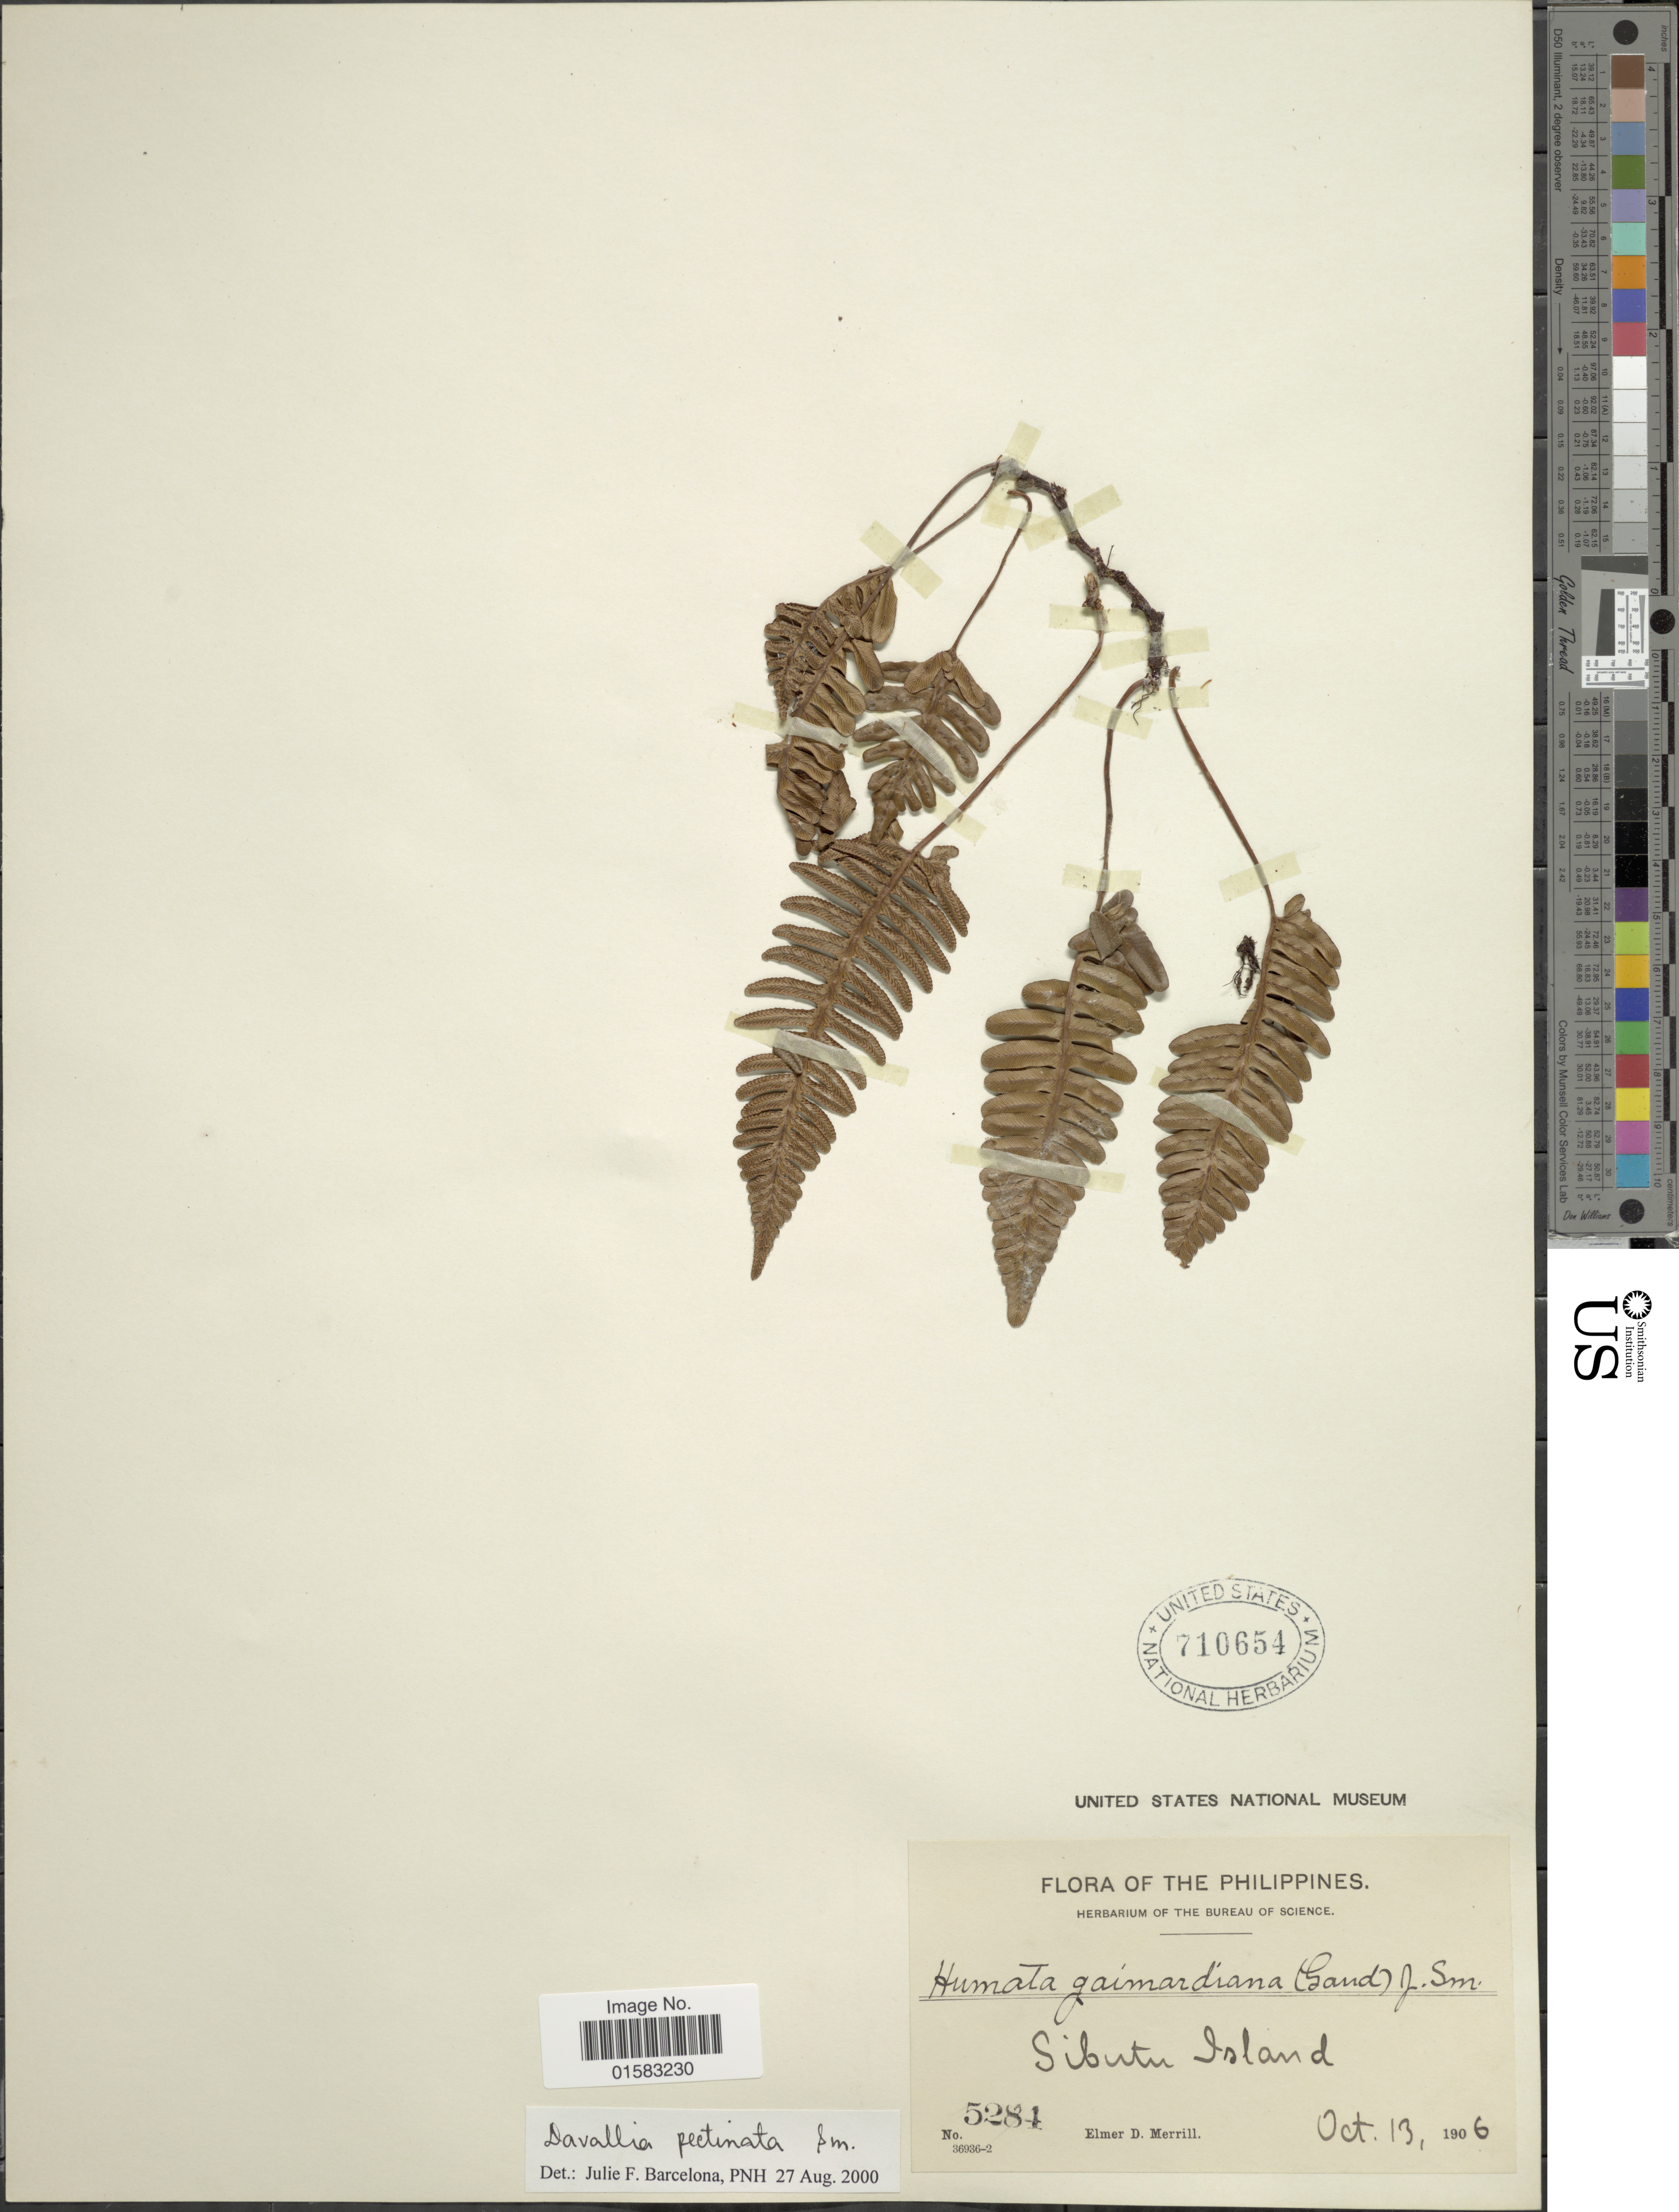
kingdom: Plantae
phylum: Tracheophyta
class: Polypodiopsida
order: Polypodiales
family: Davalliaceae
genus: Davallia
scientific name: Davallia pectinata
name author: Sm.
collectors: E. D. Merrill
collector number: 5281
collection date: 1906-10-13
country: Philippines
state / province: Muslim Mindanao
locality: Sibutu Island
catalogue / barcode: US 710654